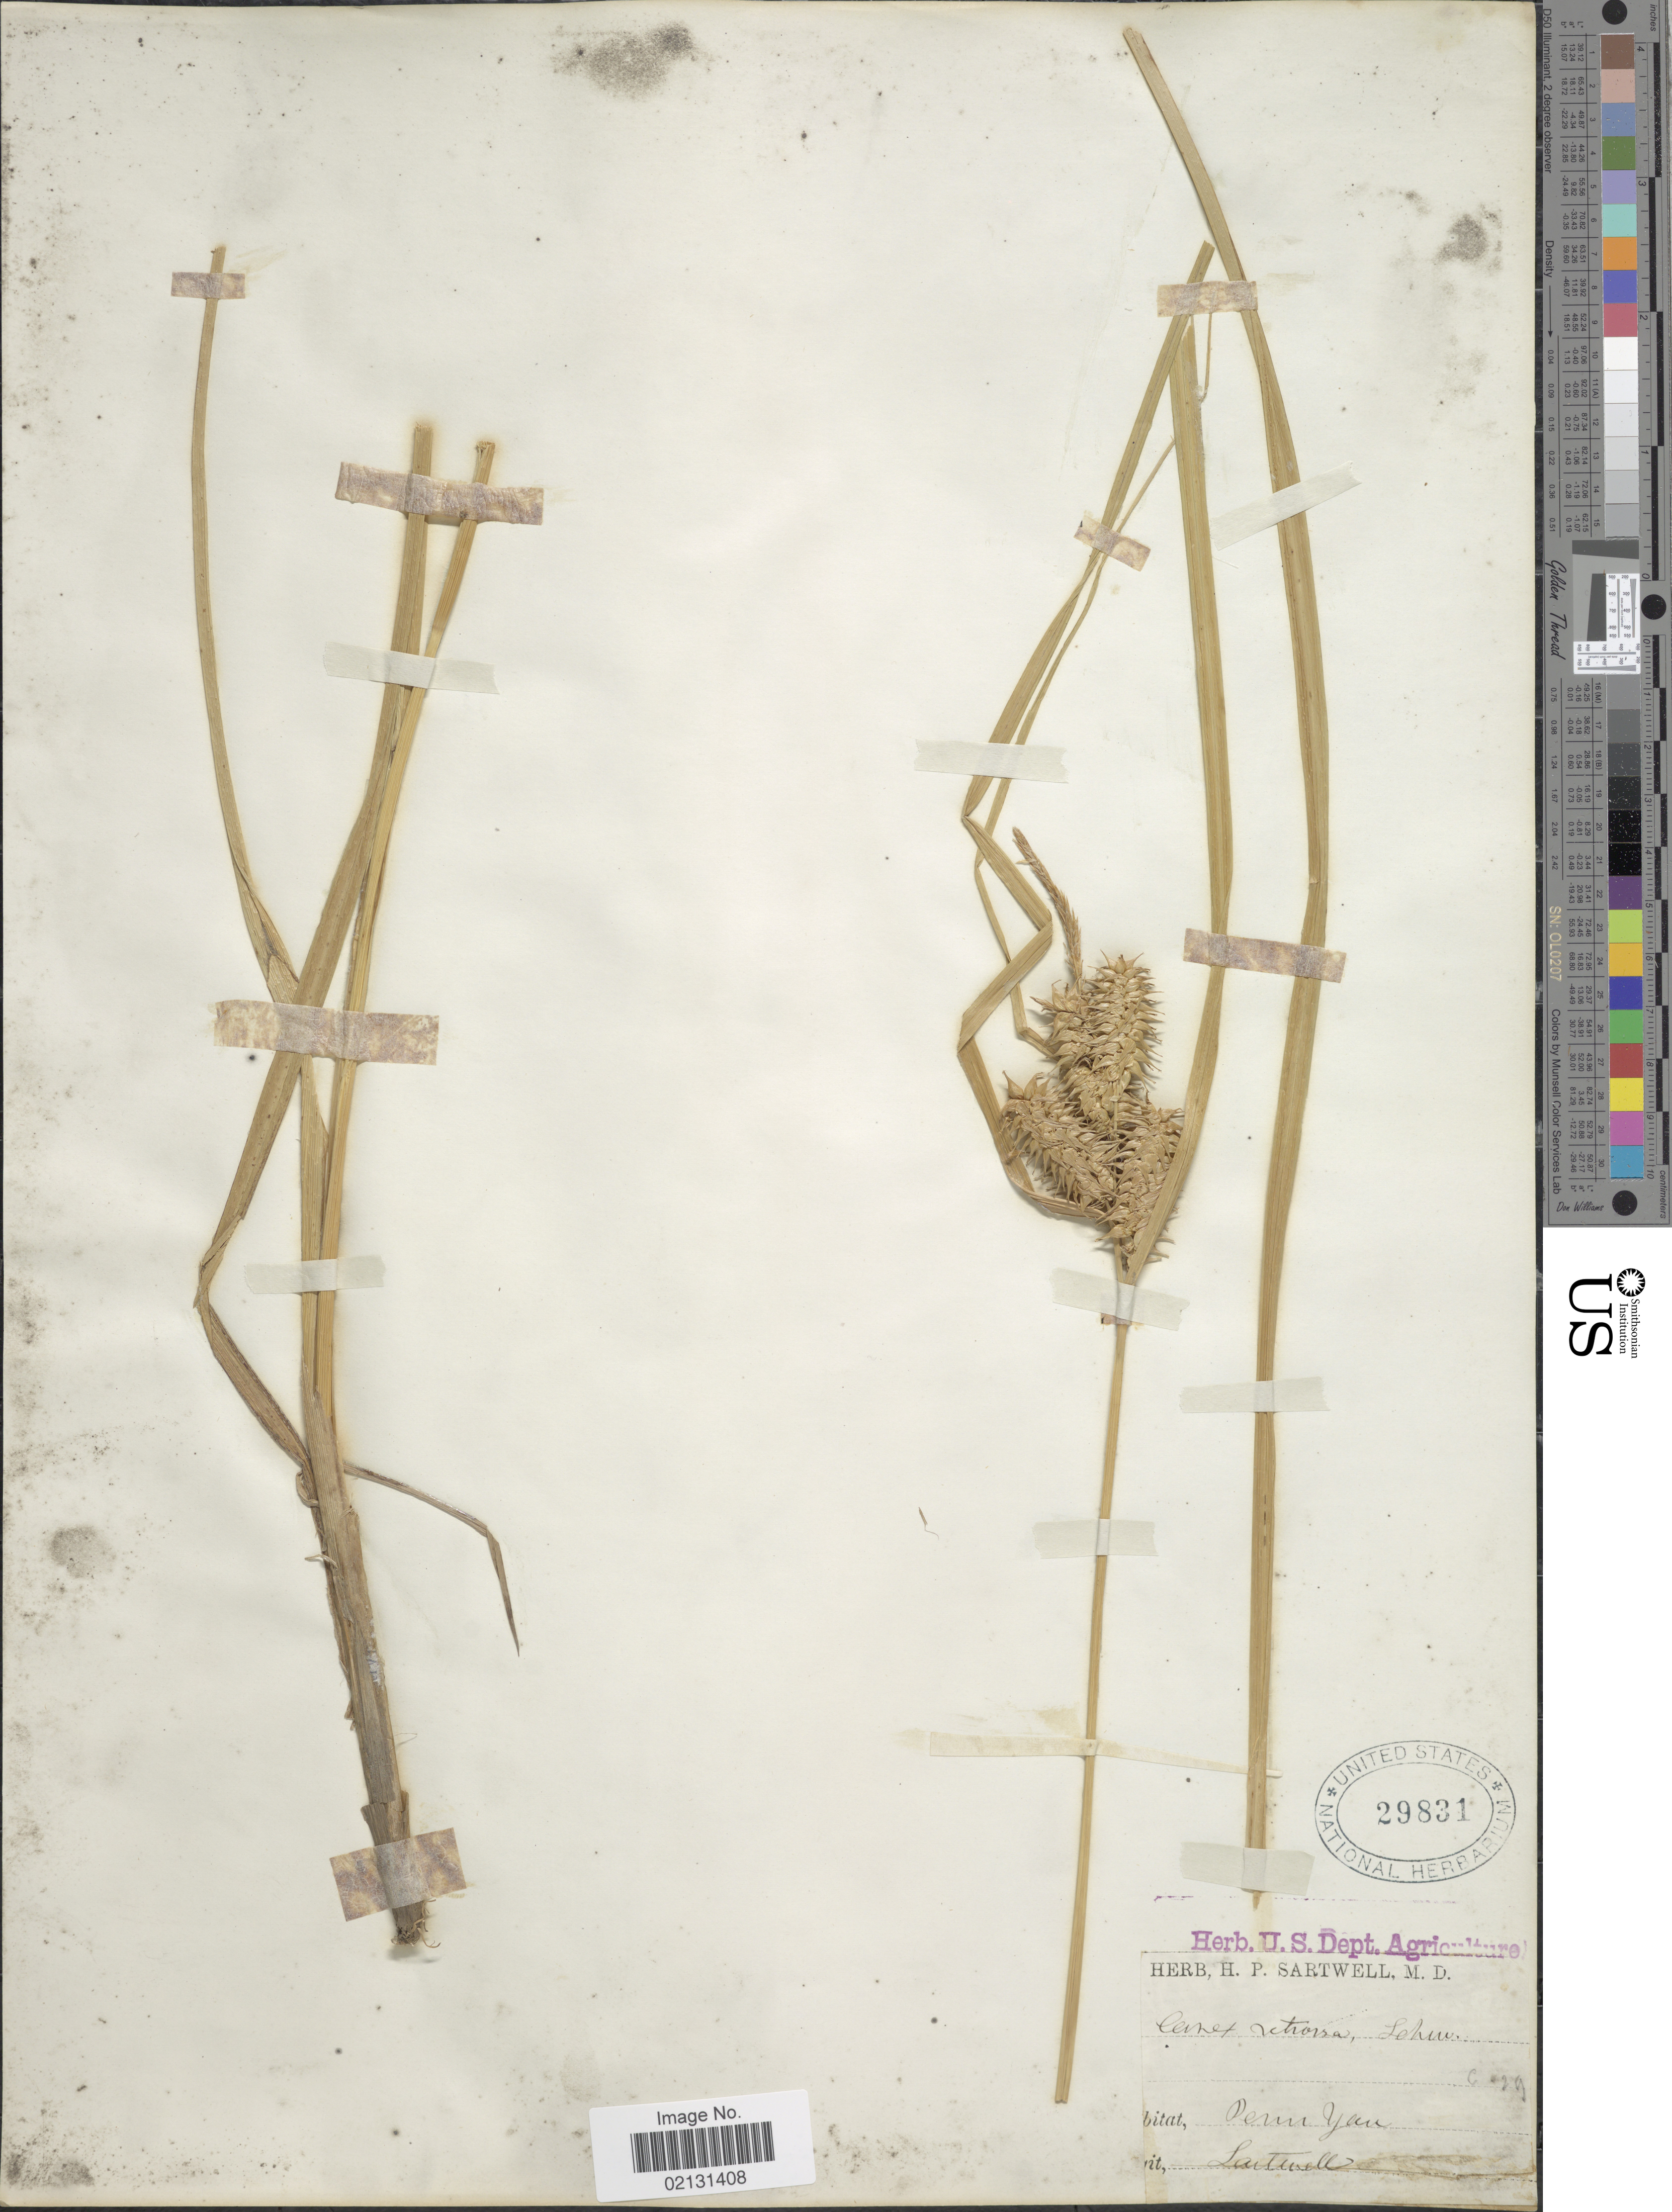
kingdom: Plantae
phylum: Tracheophyta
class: Liliopsida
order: Poales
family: Cyperaceae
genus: Carex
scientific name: Carex retrorsa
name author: Schwein.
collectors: H. P. Sartwell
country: United States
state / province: New York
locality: Penn Yan.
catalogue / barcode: US 29831